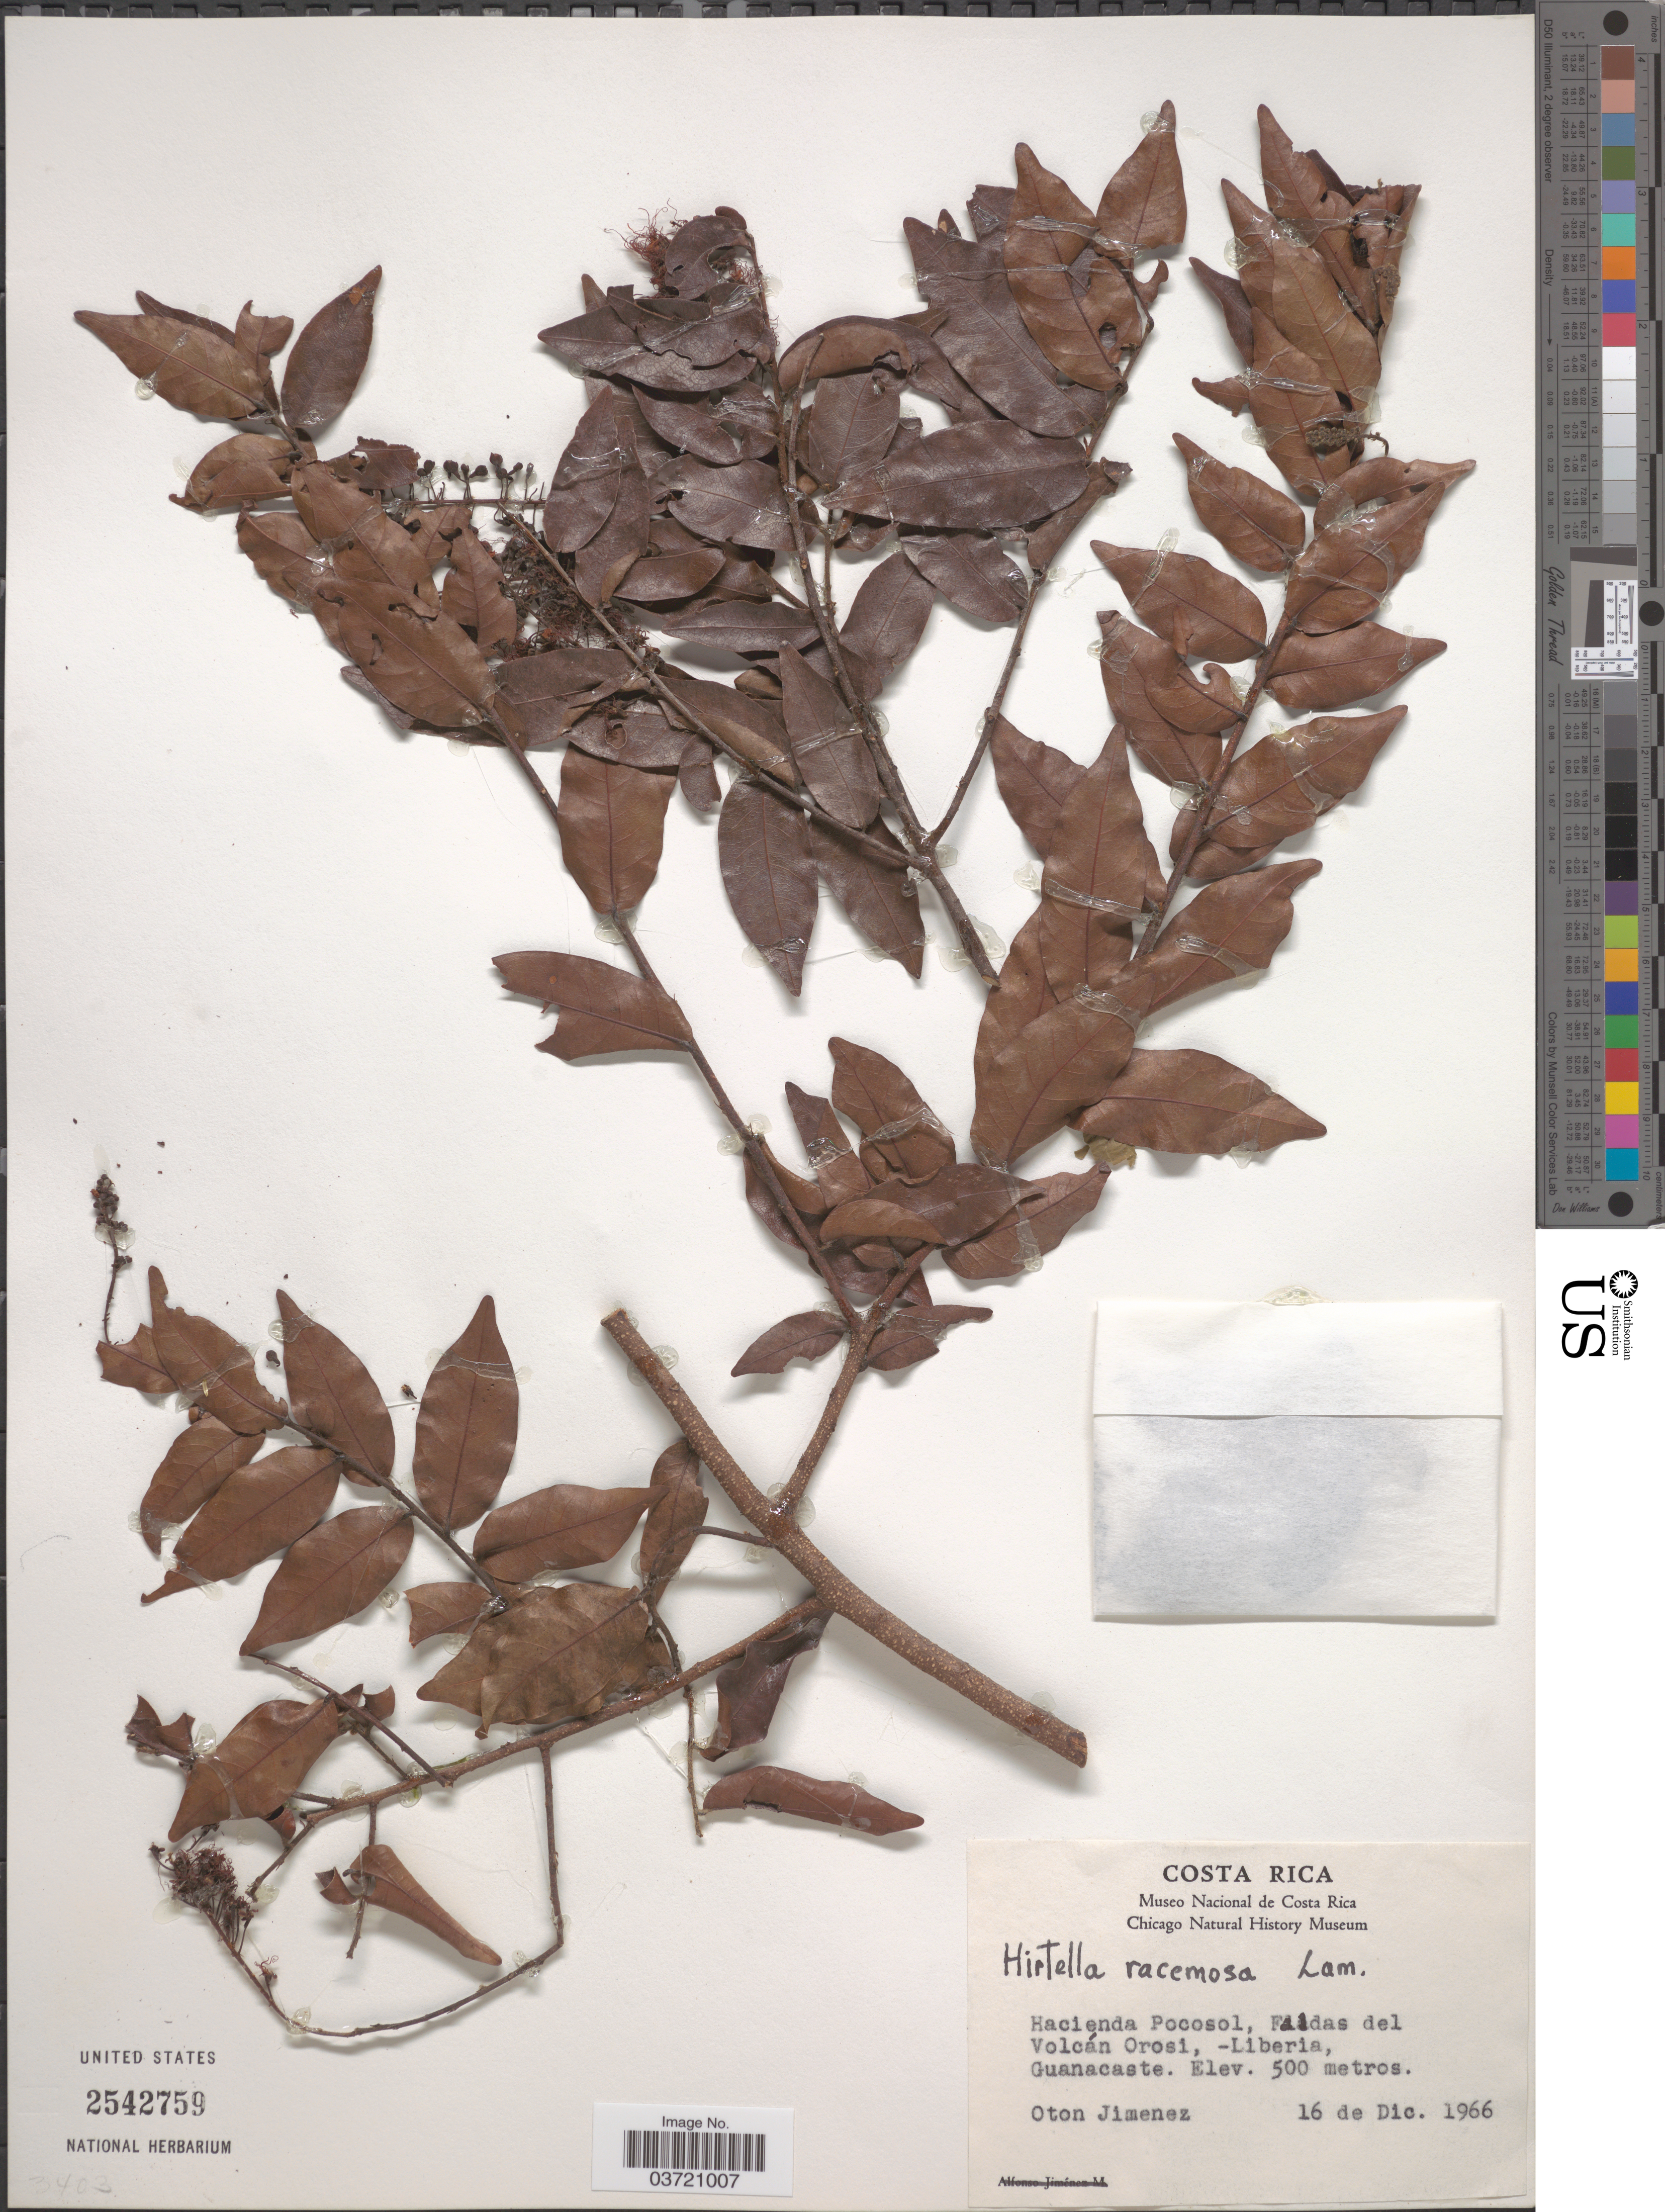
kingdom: Plantae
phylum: Tracheophyta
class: Magnoliopsida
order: Malpighiales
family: Chrysobalanaceae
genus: Hirtella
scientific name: Hirtella racemosa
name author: Lam.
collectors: O. Jimenez L.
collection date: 1966-12-16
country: Costa Rica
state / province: Guanacaste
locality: Hacienda Pocosol. Faldas del Volcán Orosi. - Liberia.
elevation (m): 500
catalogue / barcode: US 2542759